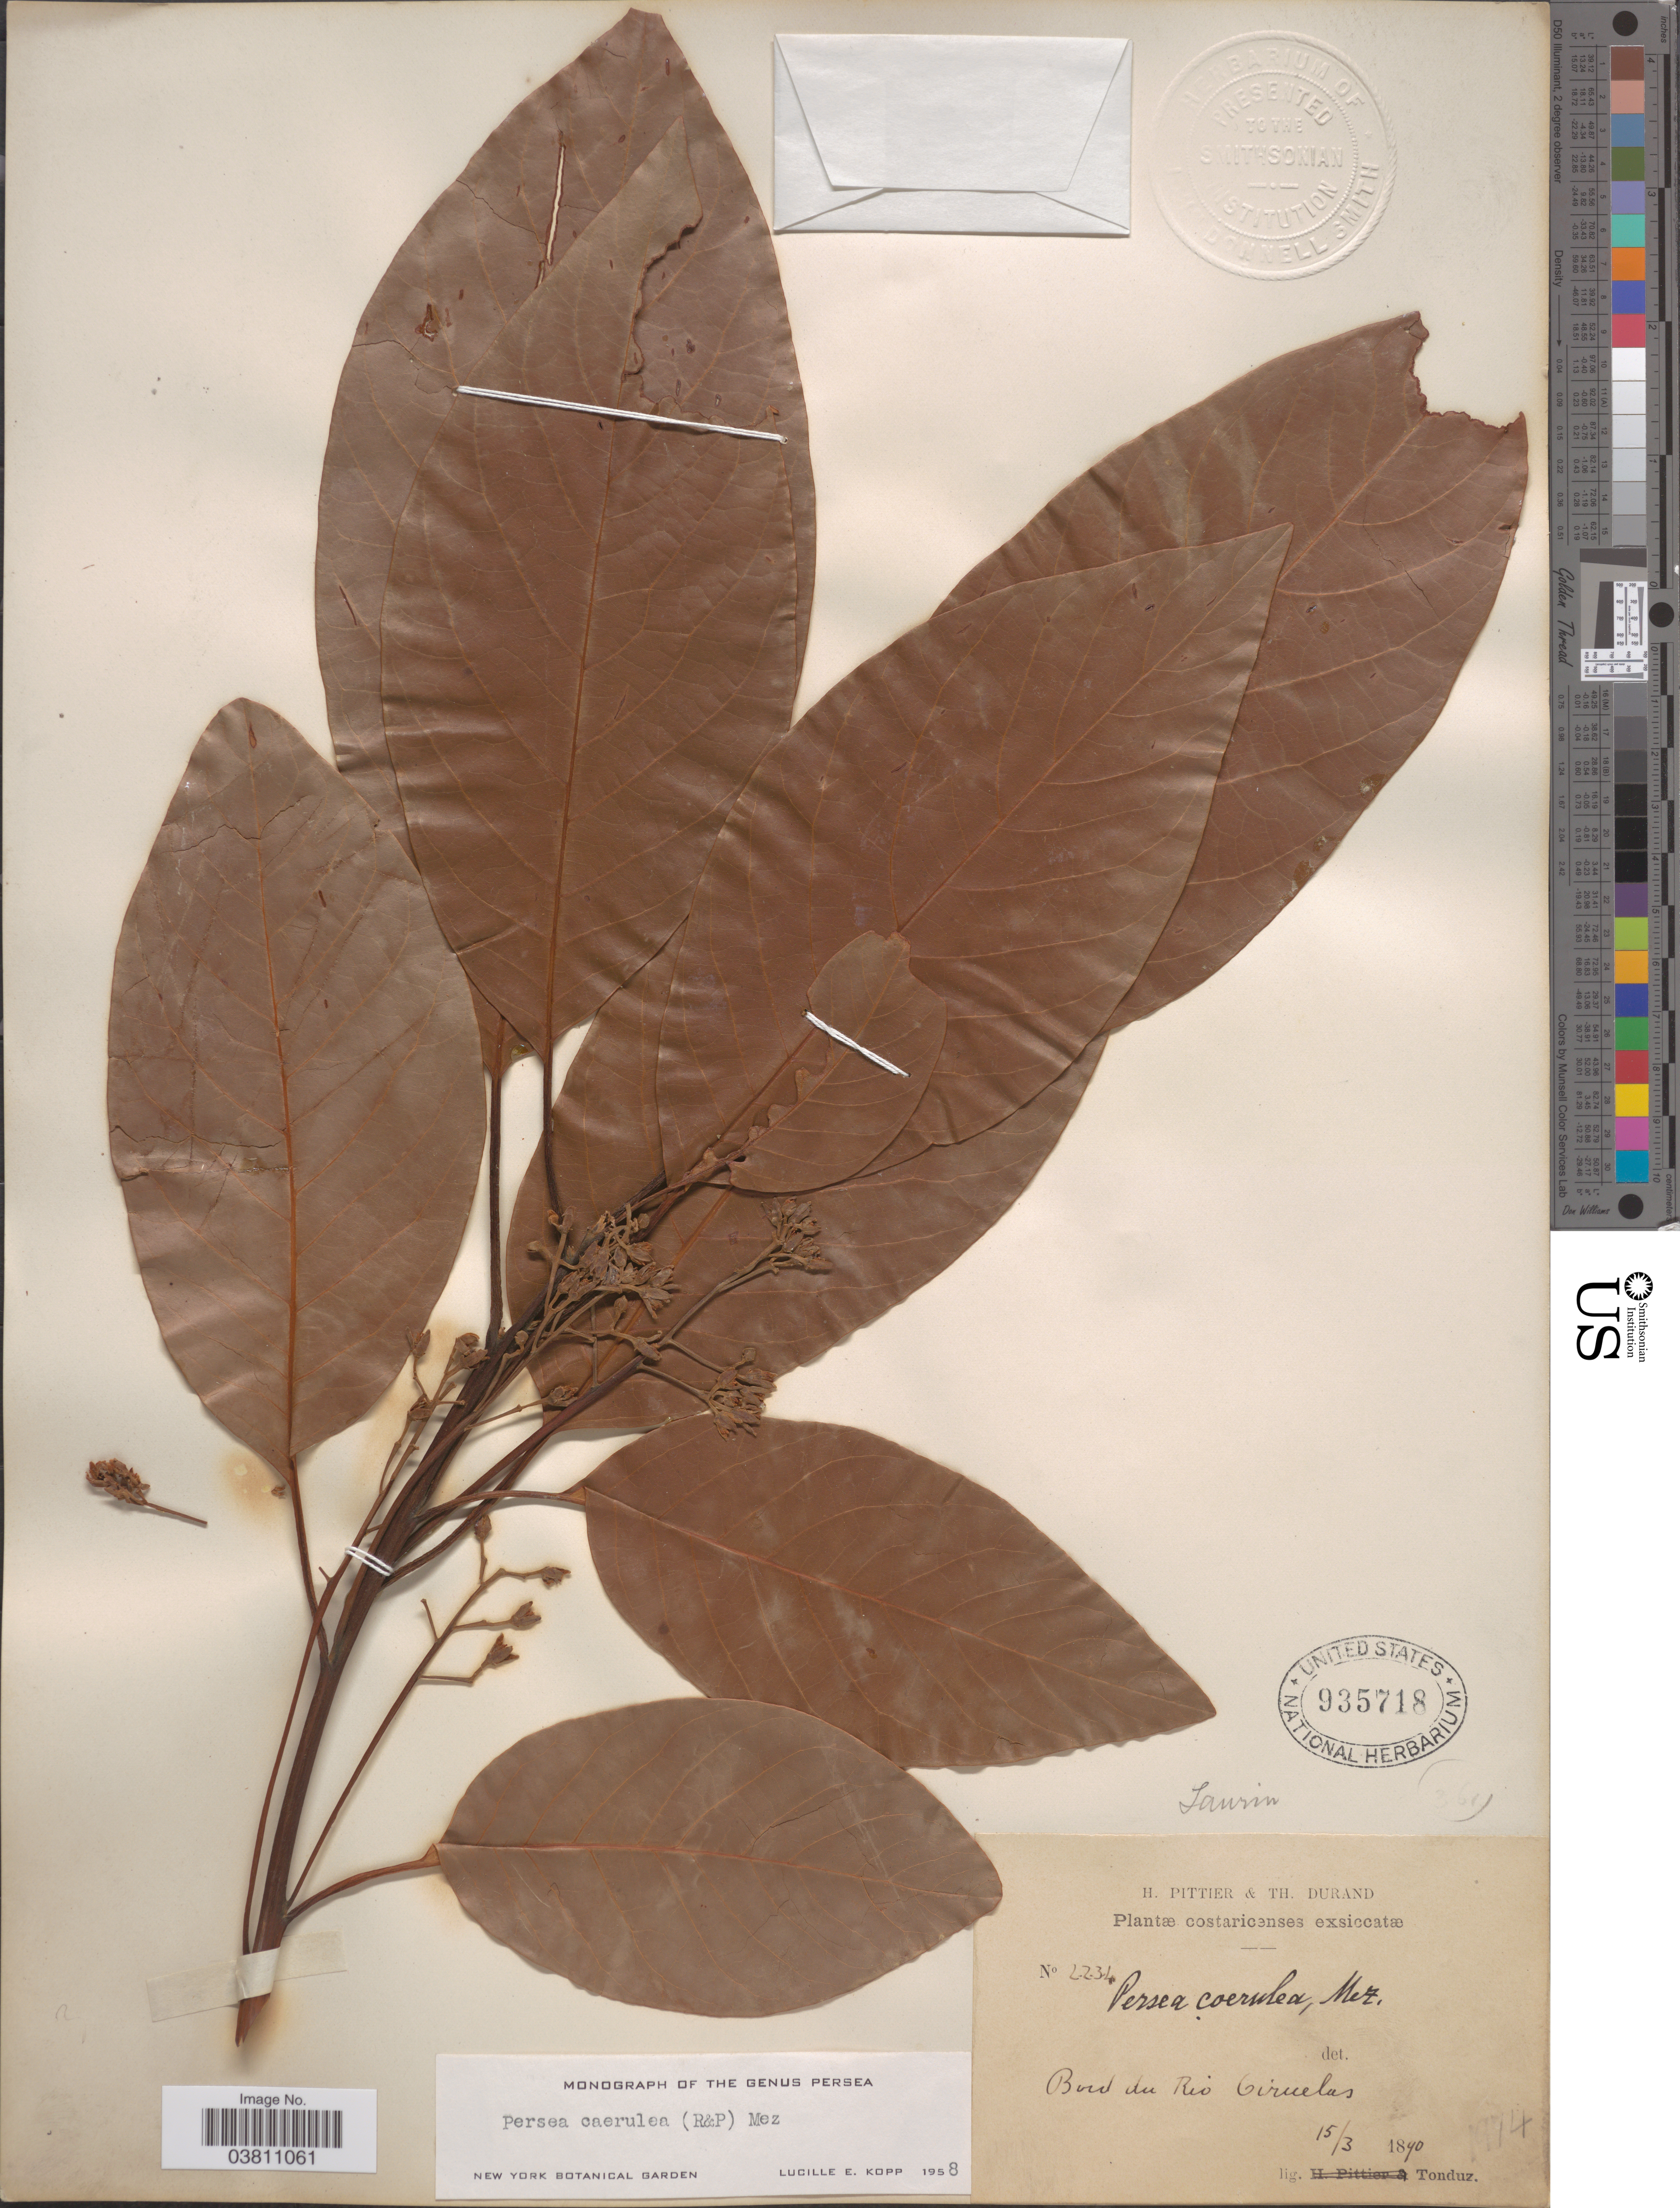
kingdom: Plantae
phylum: Tracheophyta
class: Magnoliopsida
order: Laurales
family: Lauraceae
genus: Persea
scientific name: Persea caerulea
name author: (Ruiz & Pav.) Mez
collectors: Tonduz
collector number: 2234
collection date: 1890-03-15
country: Costa Rica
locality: Bord du Rio Ciruelas.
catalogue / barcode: US 935718